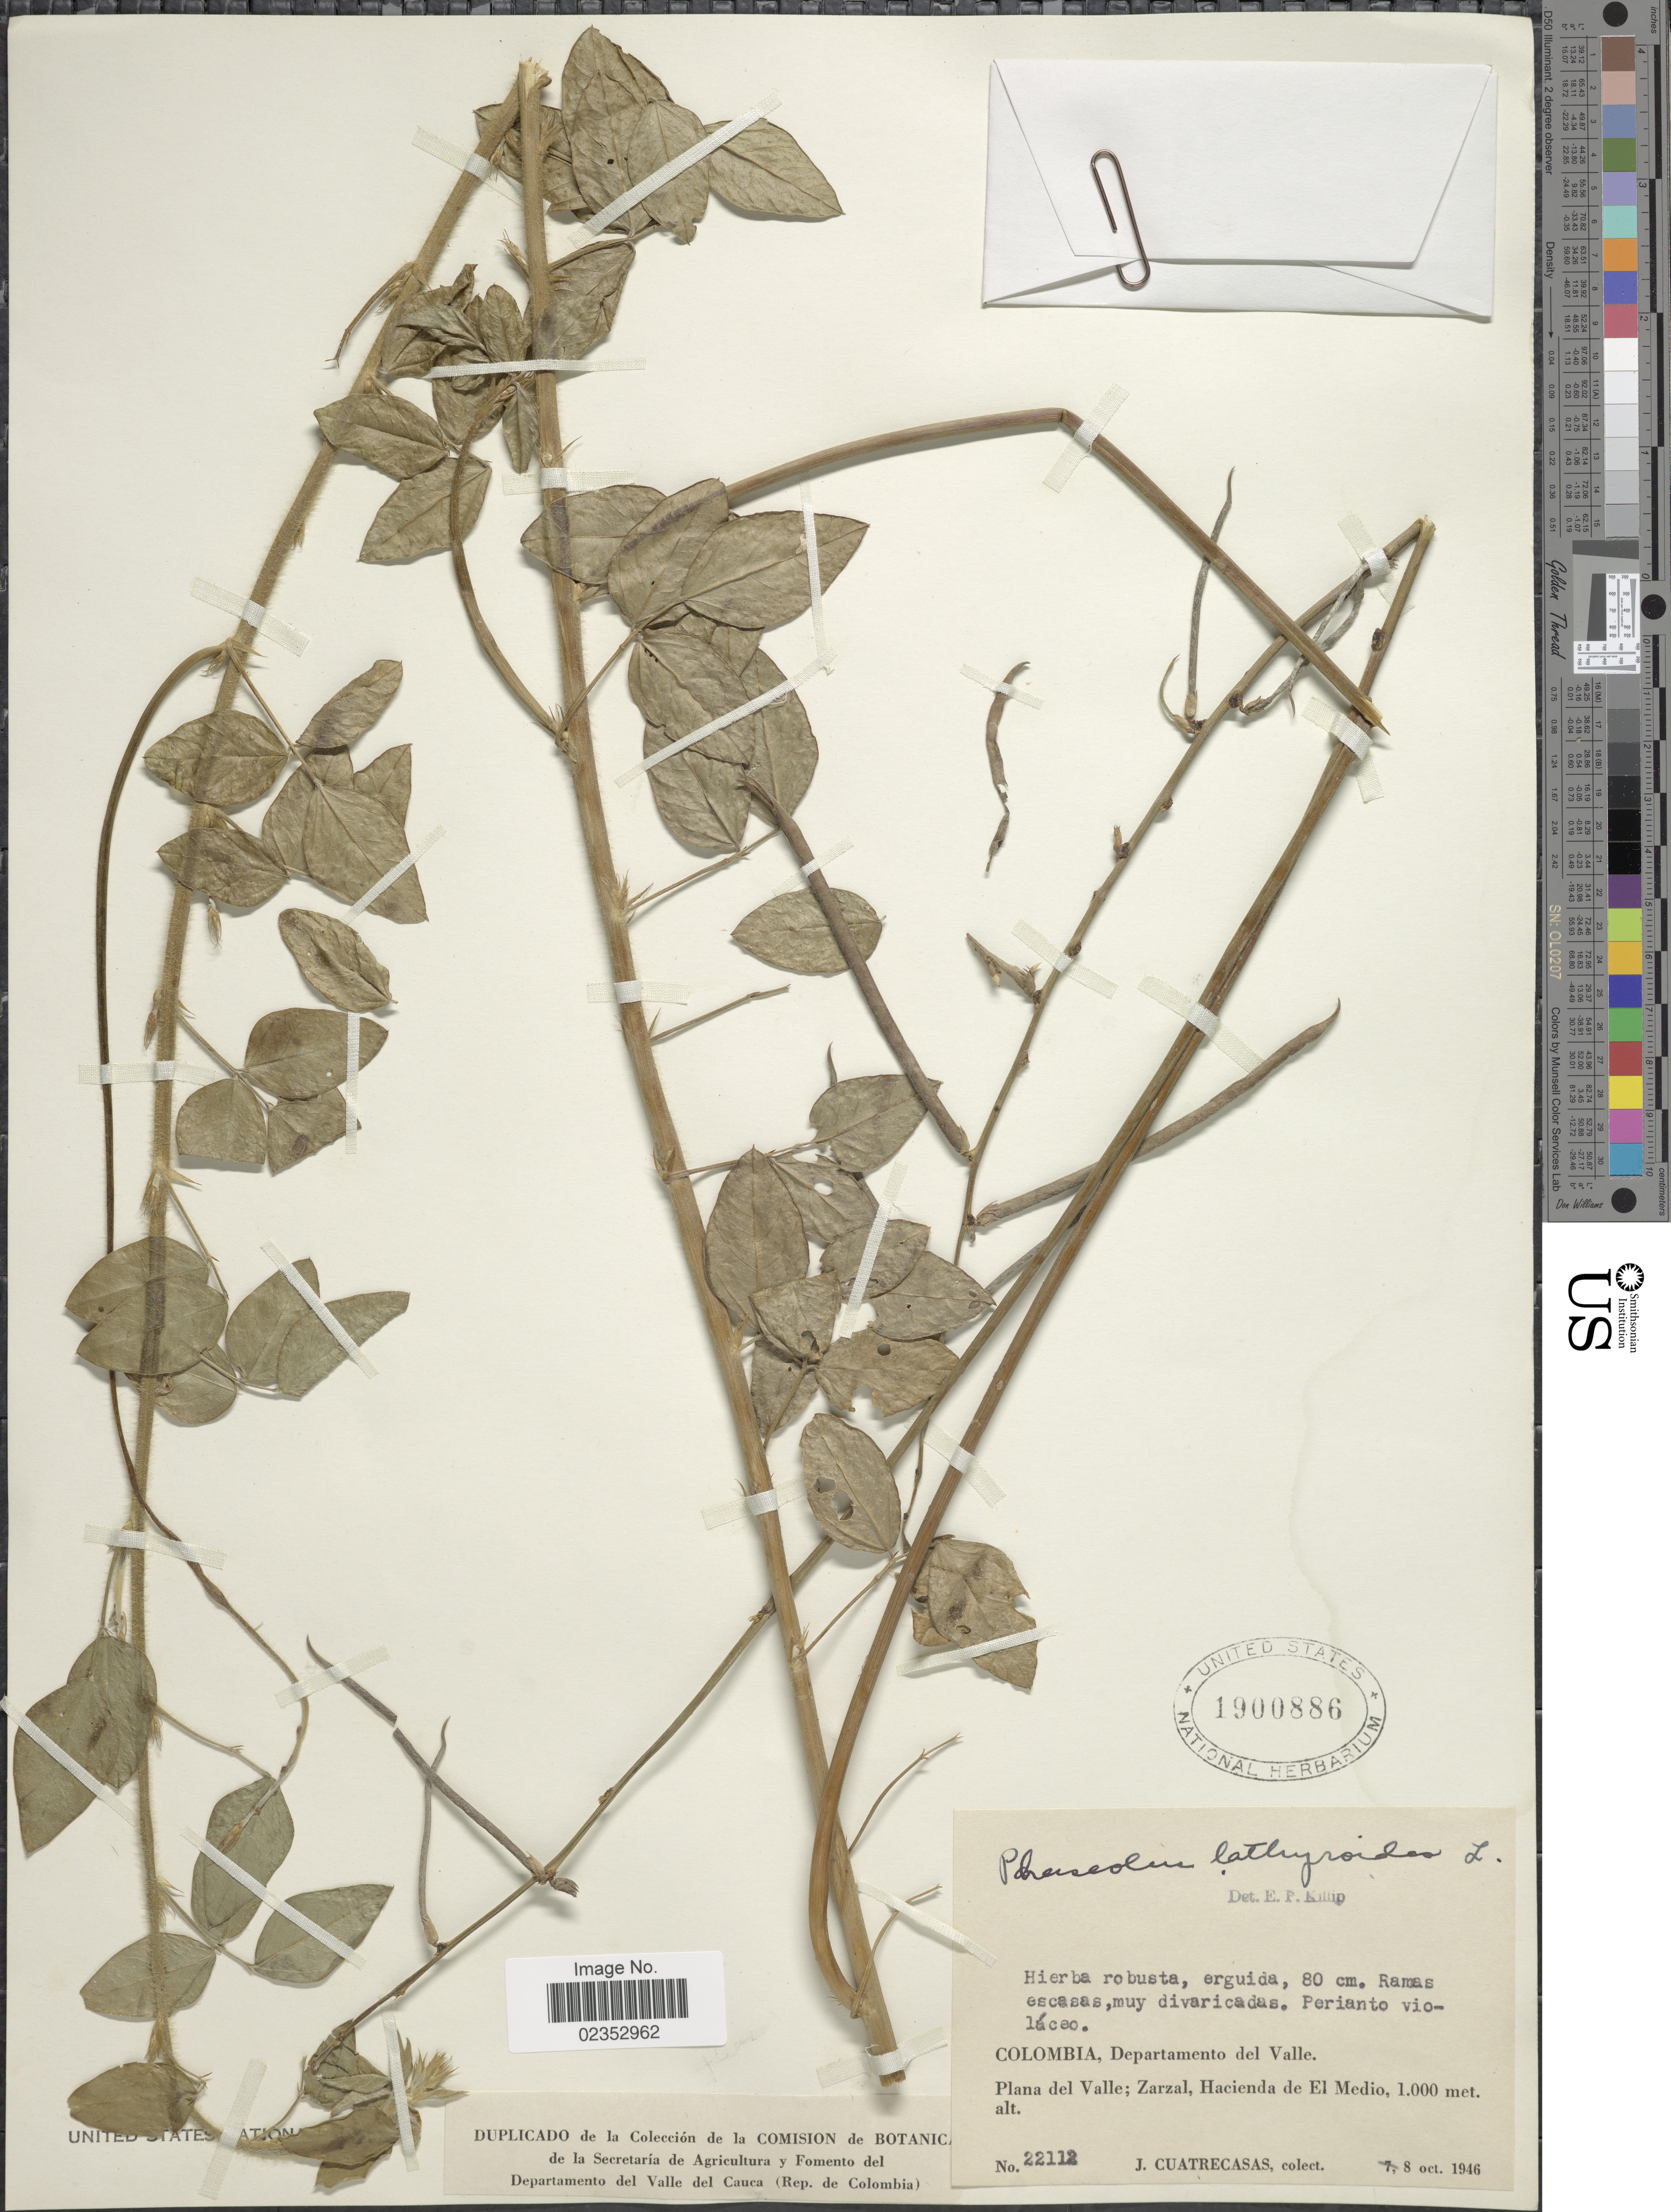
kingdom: Plantae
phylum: Tracheophyta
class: Magnoliopsida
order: Fabales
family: Fabaceae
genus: Phaseolus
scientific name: Phaseolus lathyroides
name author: L.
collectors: J. Cuatrecasas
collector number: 22112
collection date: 1946-10-08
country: Colombia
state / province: Valle del Cauca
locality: Departamento del Valle, Plana del Valle; Zarzal, Hacienda de El Medio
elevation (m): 1000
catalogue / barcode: US 1900886